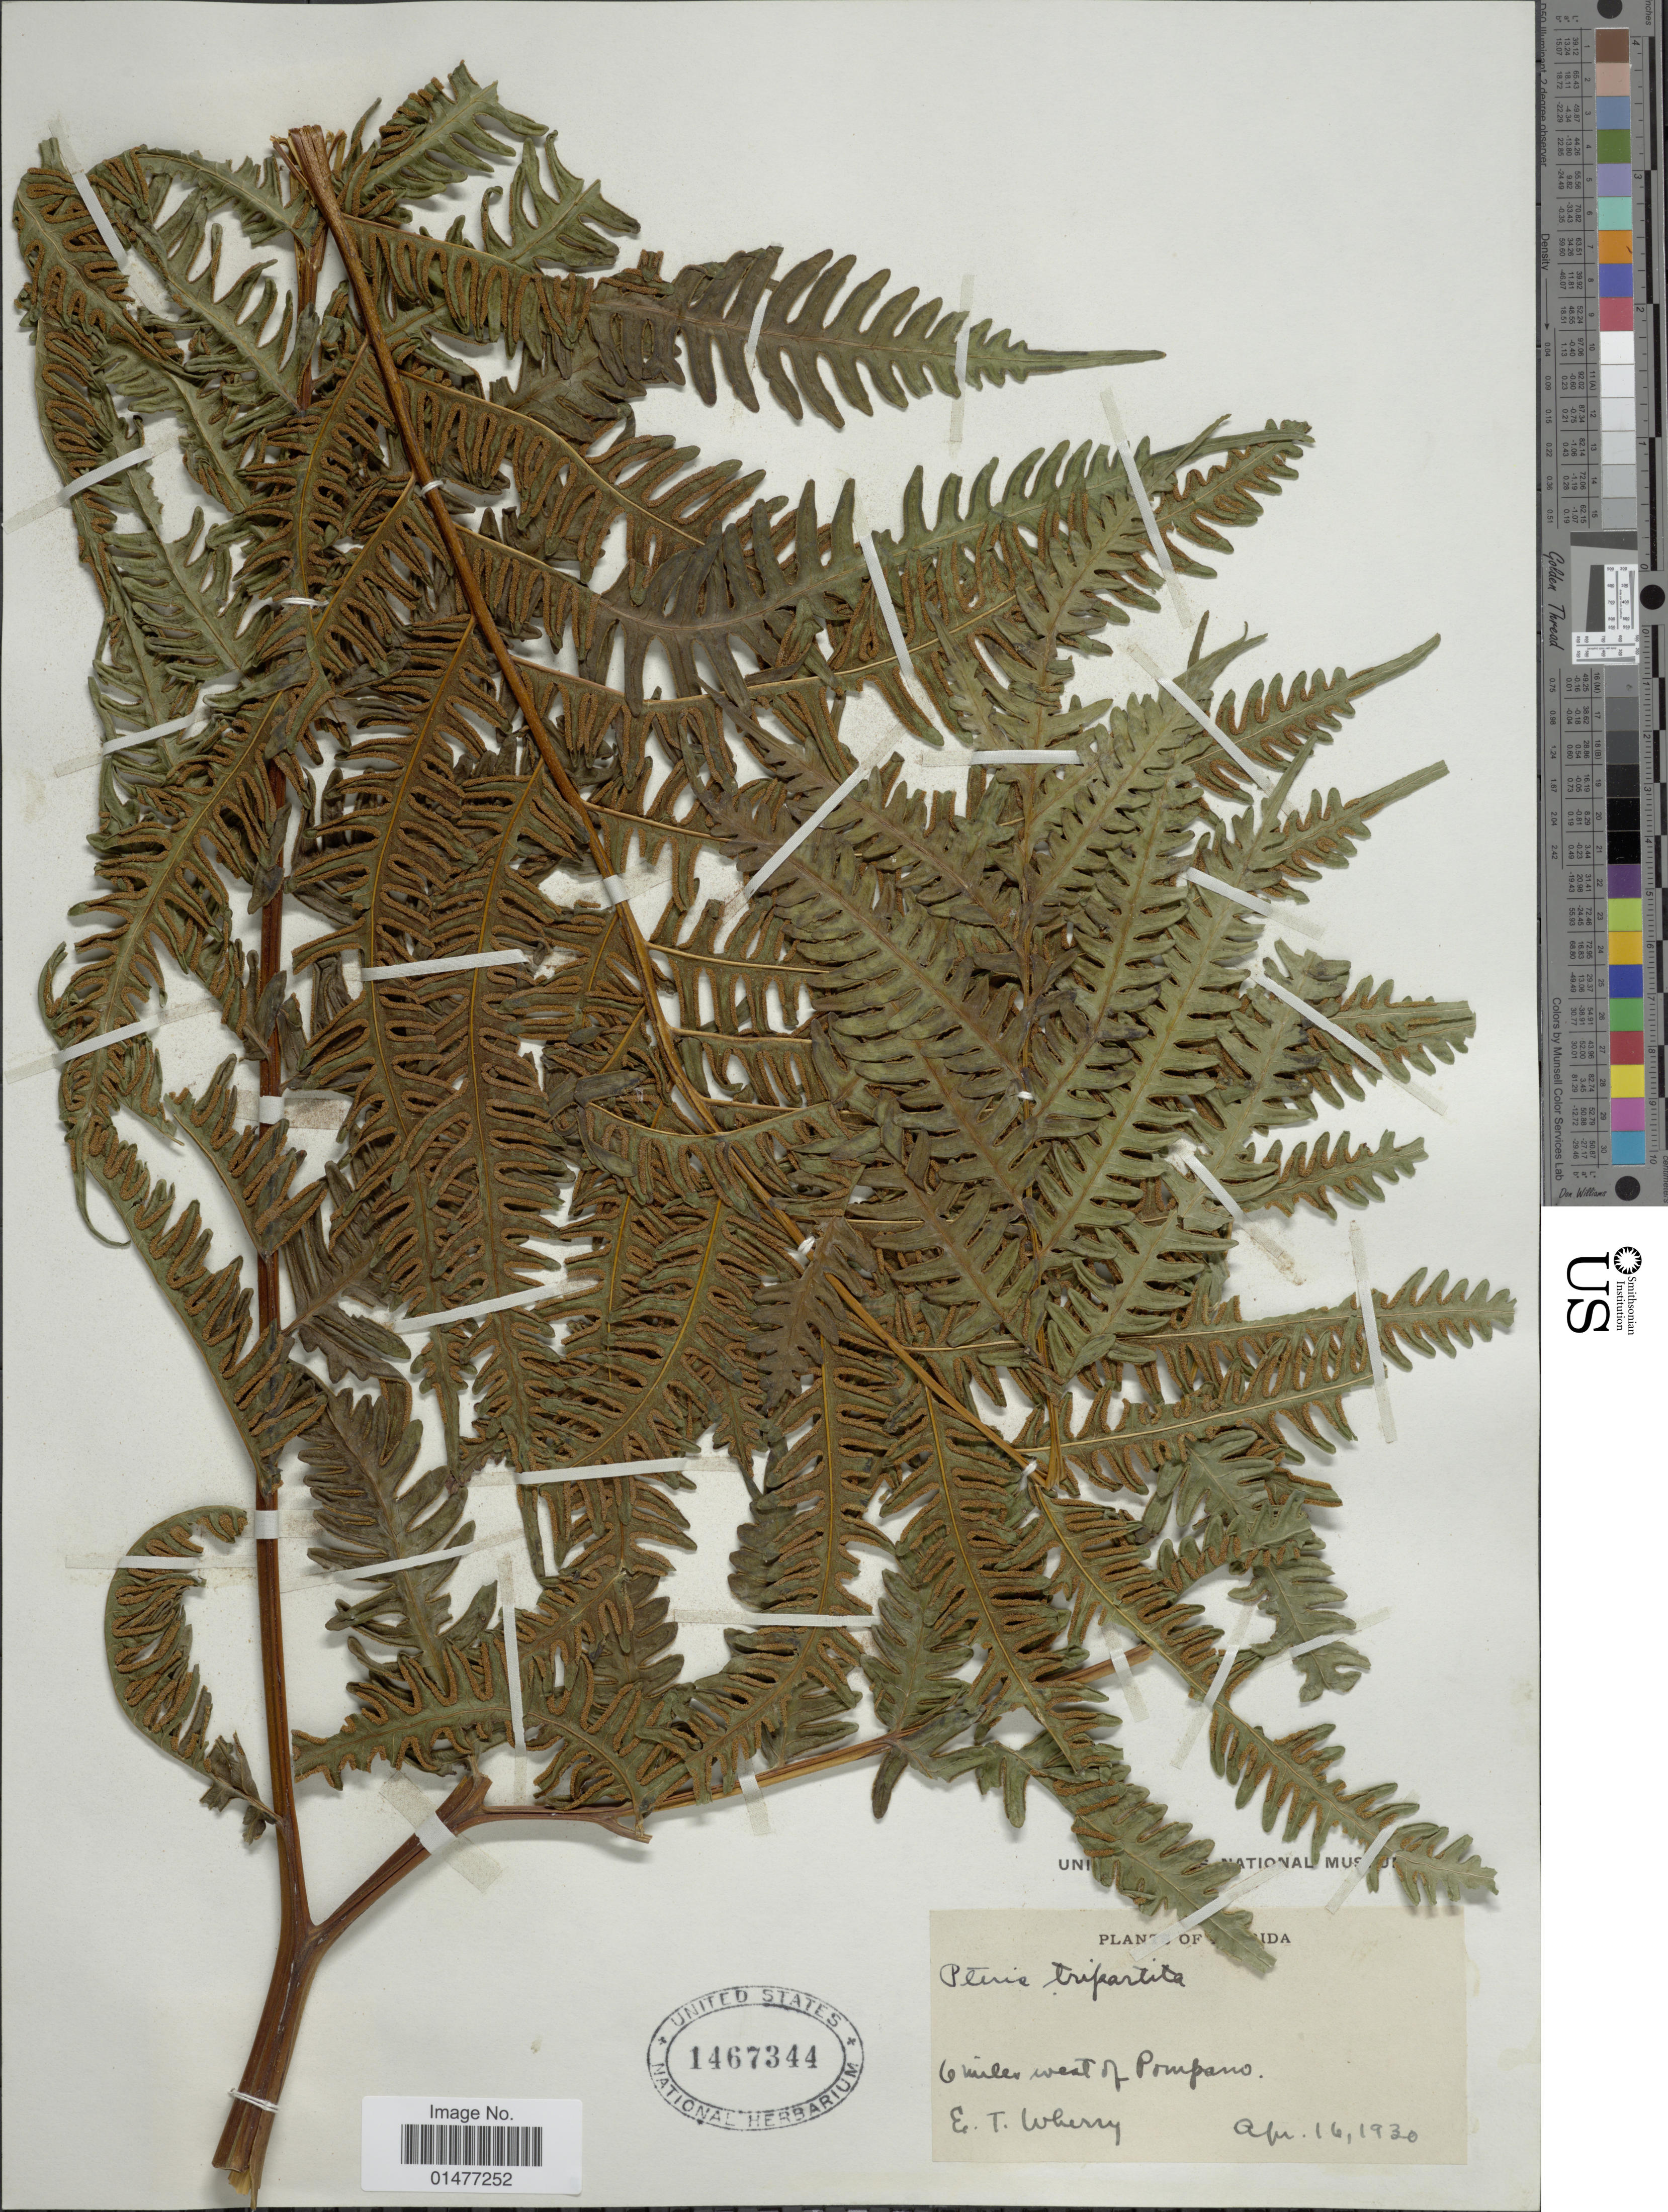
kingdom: Plantae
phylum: Tracheophyta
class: Polypodiopsida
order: Polypodiales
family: Pteridaceae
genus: Pteris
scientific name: Pteris tripartita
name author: Sw.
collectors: E. T. Wherry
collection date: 1930-04-16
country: United States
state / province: Florida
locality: Plants of Florida, 6 miles west of Pompano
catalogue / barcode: US 1467344